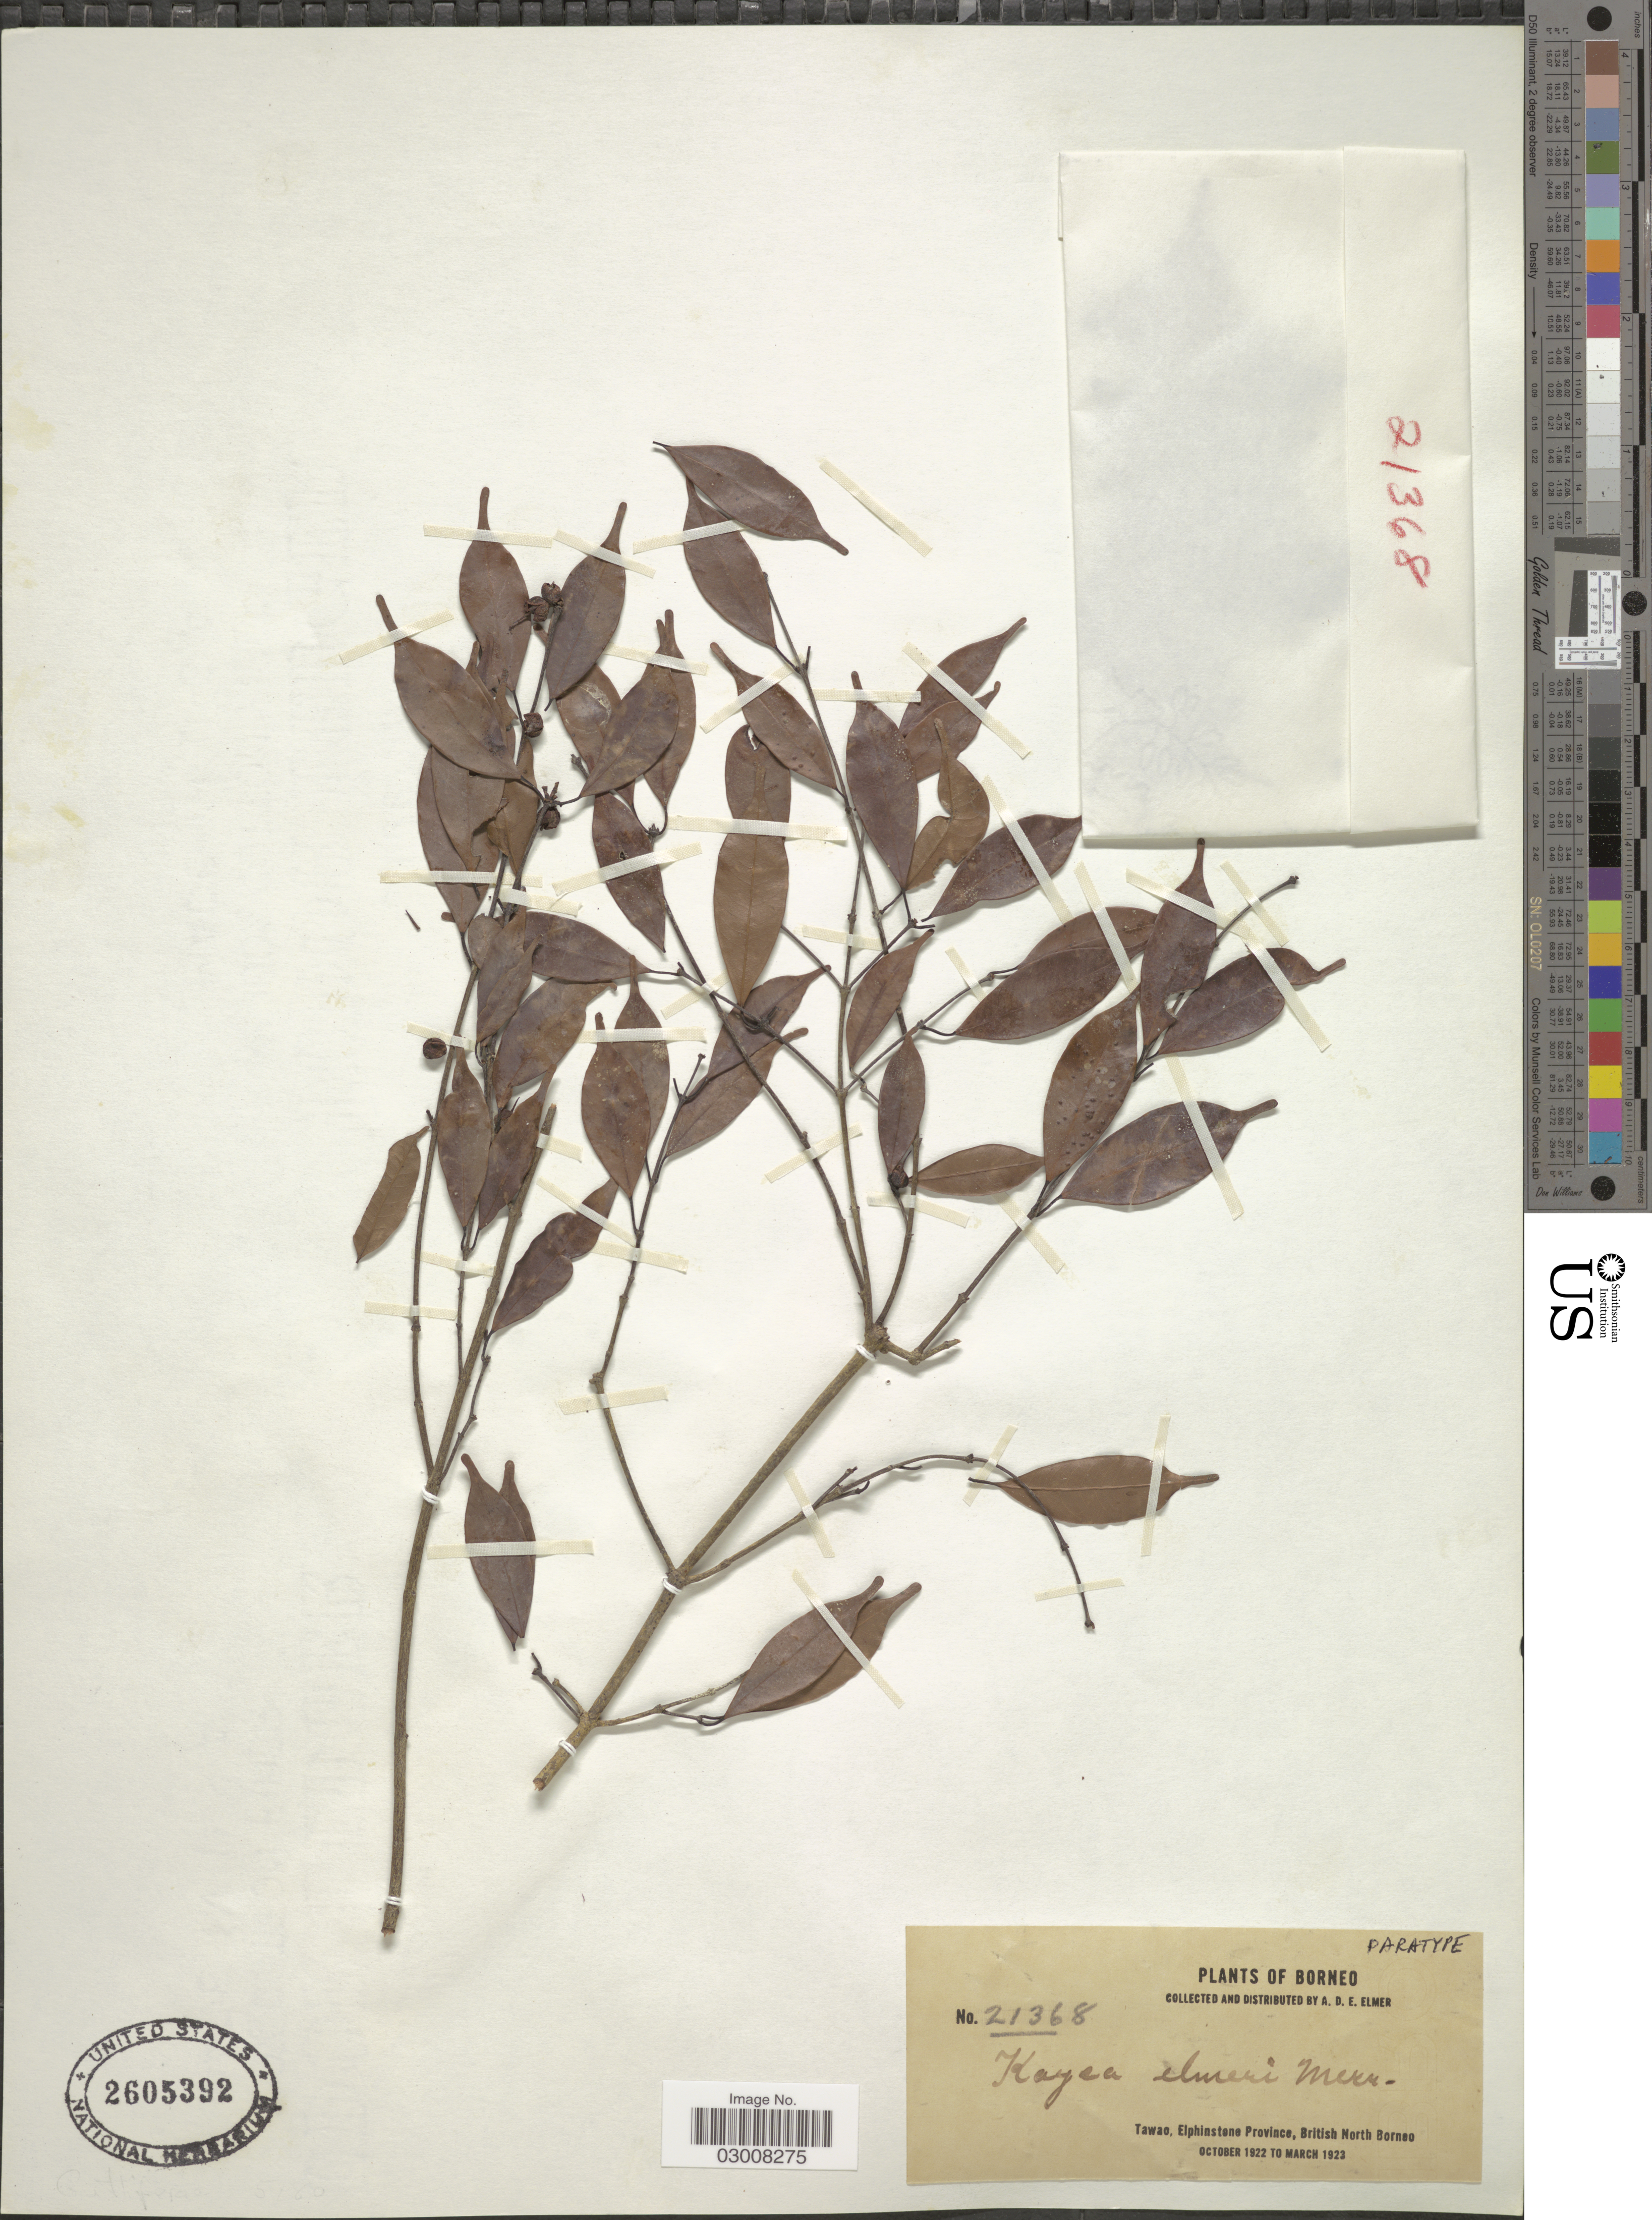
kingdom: Plantae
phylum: Tracheophyta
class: Magnoliopsida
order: Malpighiales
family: Calophyllaceae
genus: Kayea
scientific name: Kayea elmeri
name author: Merr.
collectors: A. D. E. Elmer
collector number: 21368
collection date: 1922-10/1923-03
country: Malaysia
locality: Borneo, Tawao, Elphinstone Province, British North Borneo.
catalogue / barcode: US 2605392